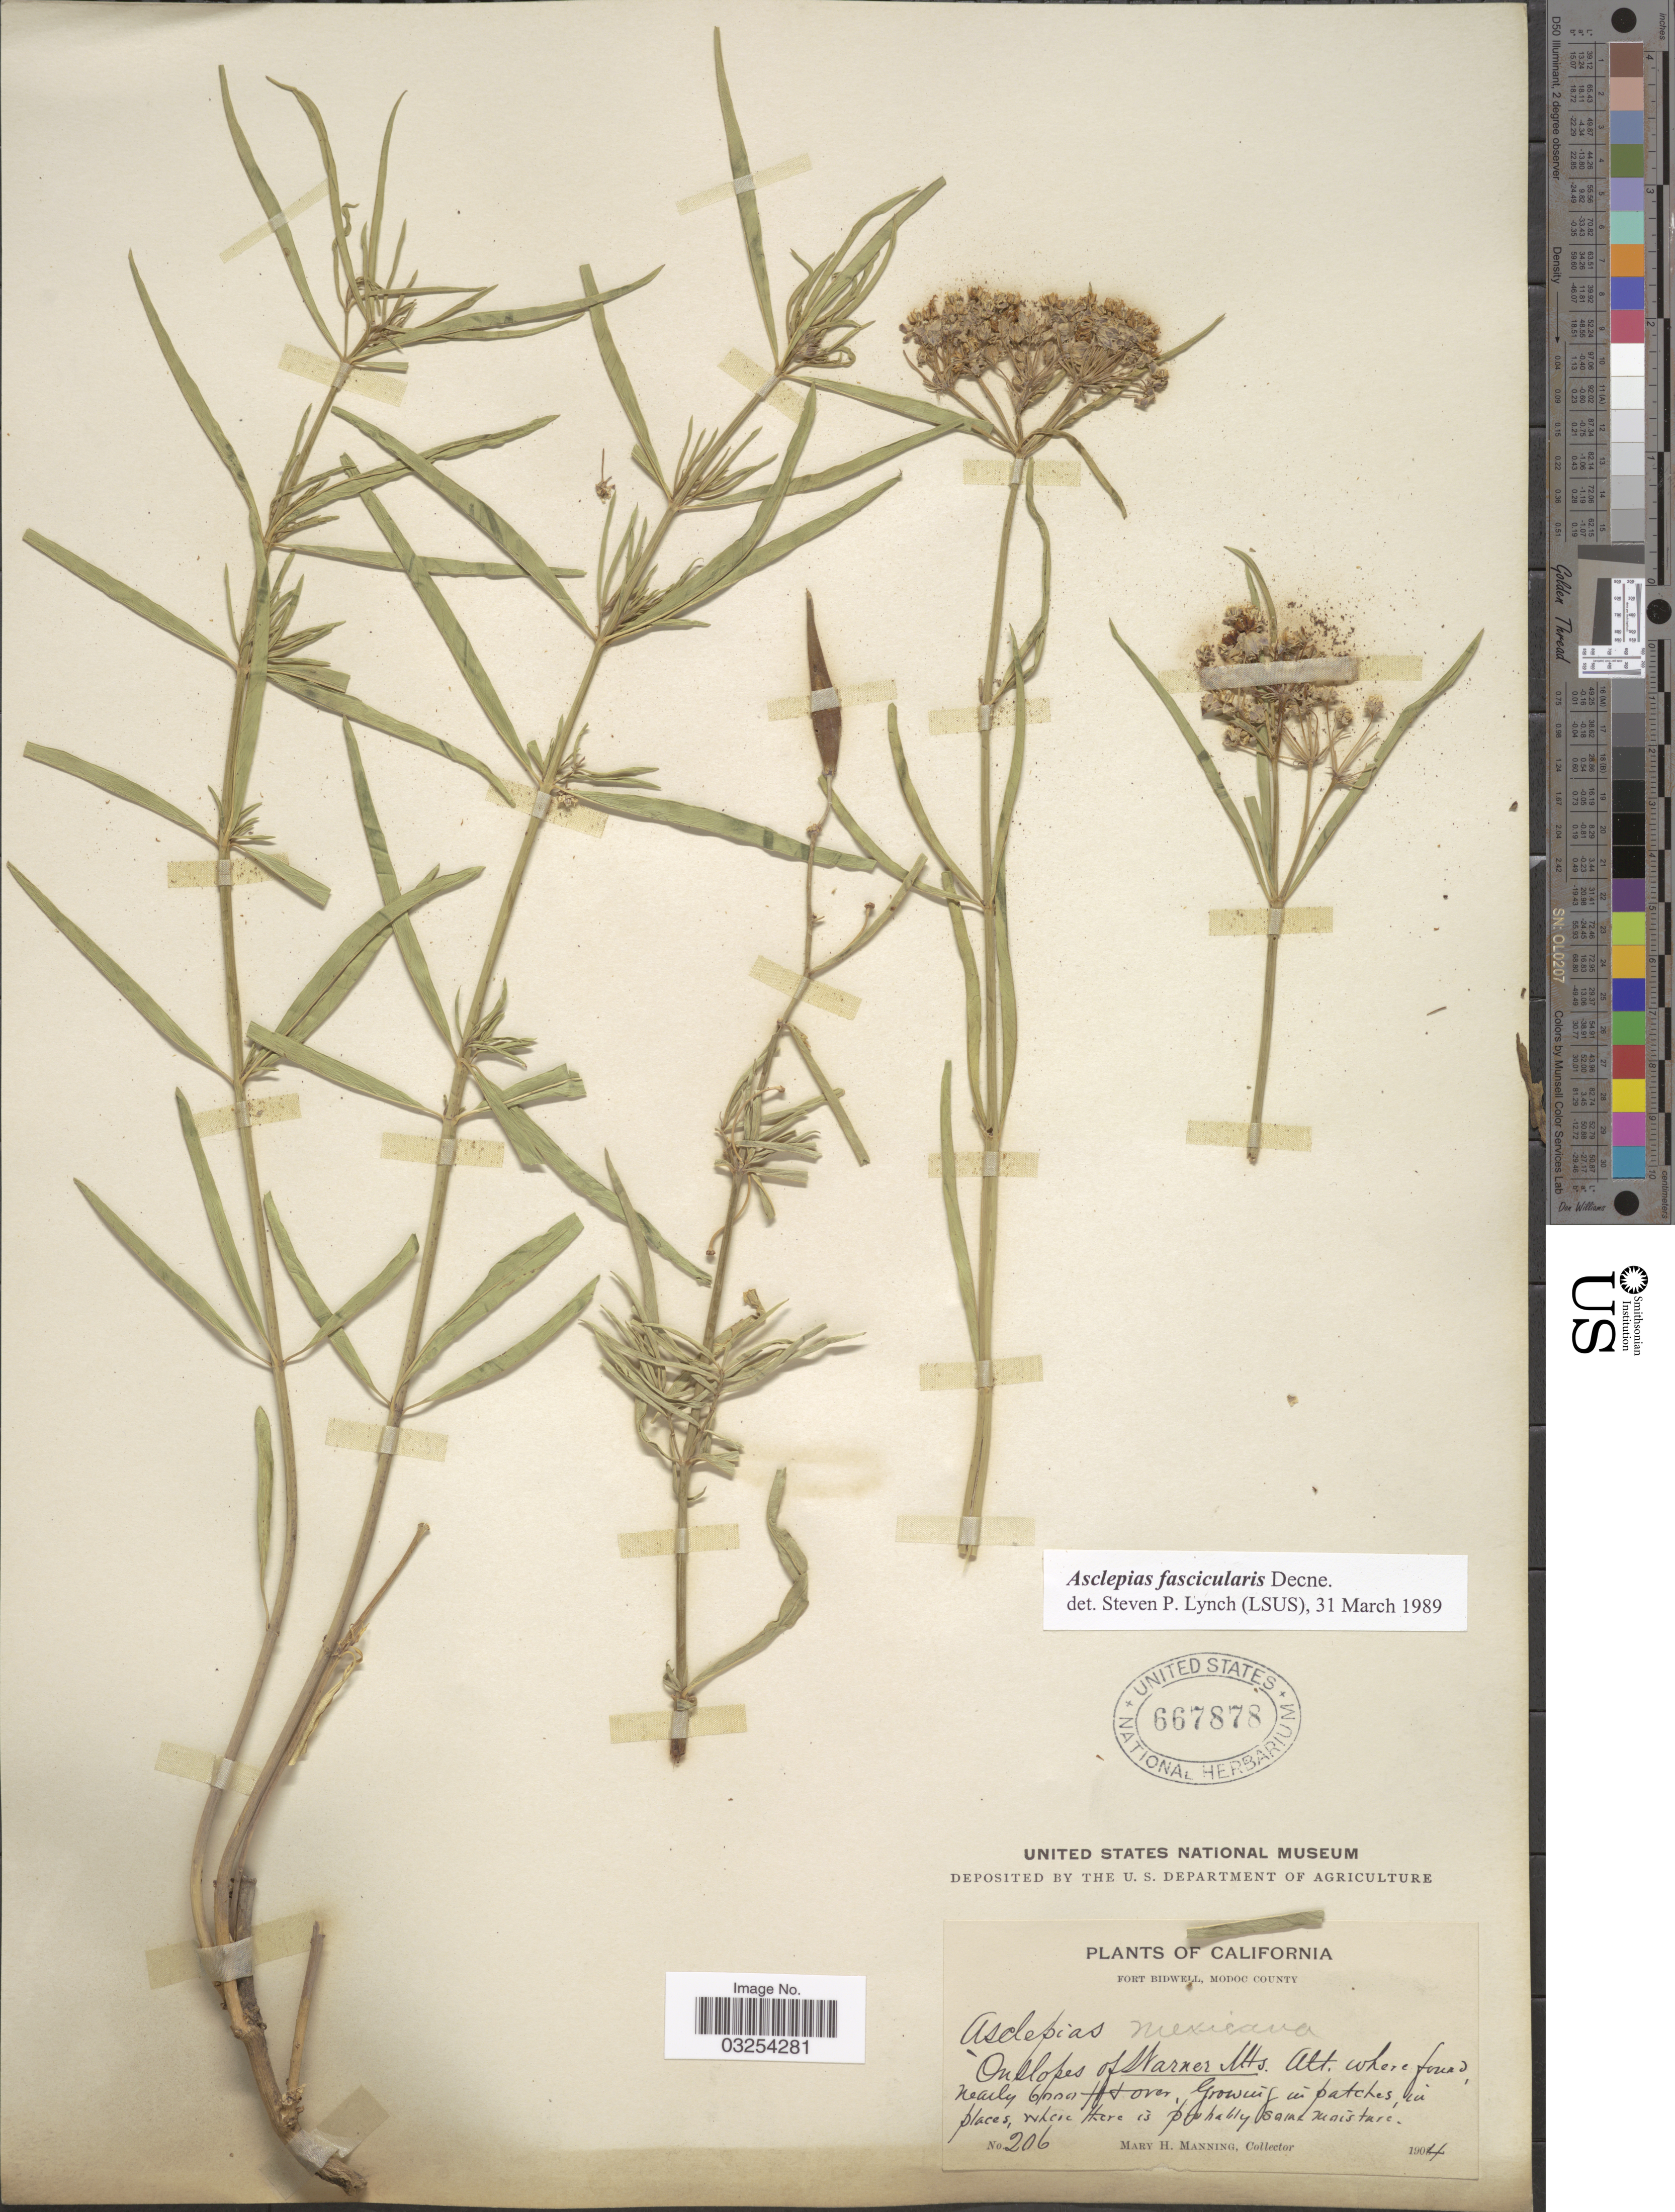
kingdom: Plantae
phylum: Tracheophyta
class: Magnoliopsida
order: Gentianales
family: Apocynaceae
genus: Asclepias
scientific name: Asclepias fascicularis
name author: Decne.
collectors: M. Manning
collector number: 206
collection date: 1904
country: United States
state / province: California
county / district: Modoc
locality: Fort Bidwell, Modoc County. On slopes of Marner Mts.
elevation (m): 1829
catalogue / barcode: US 667878